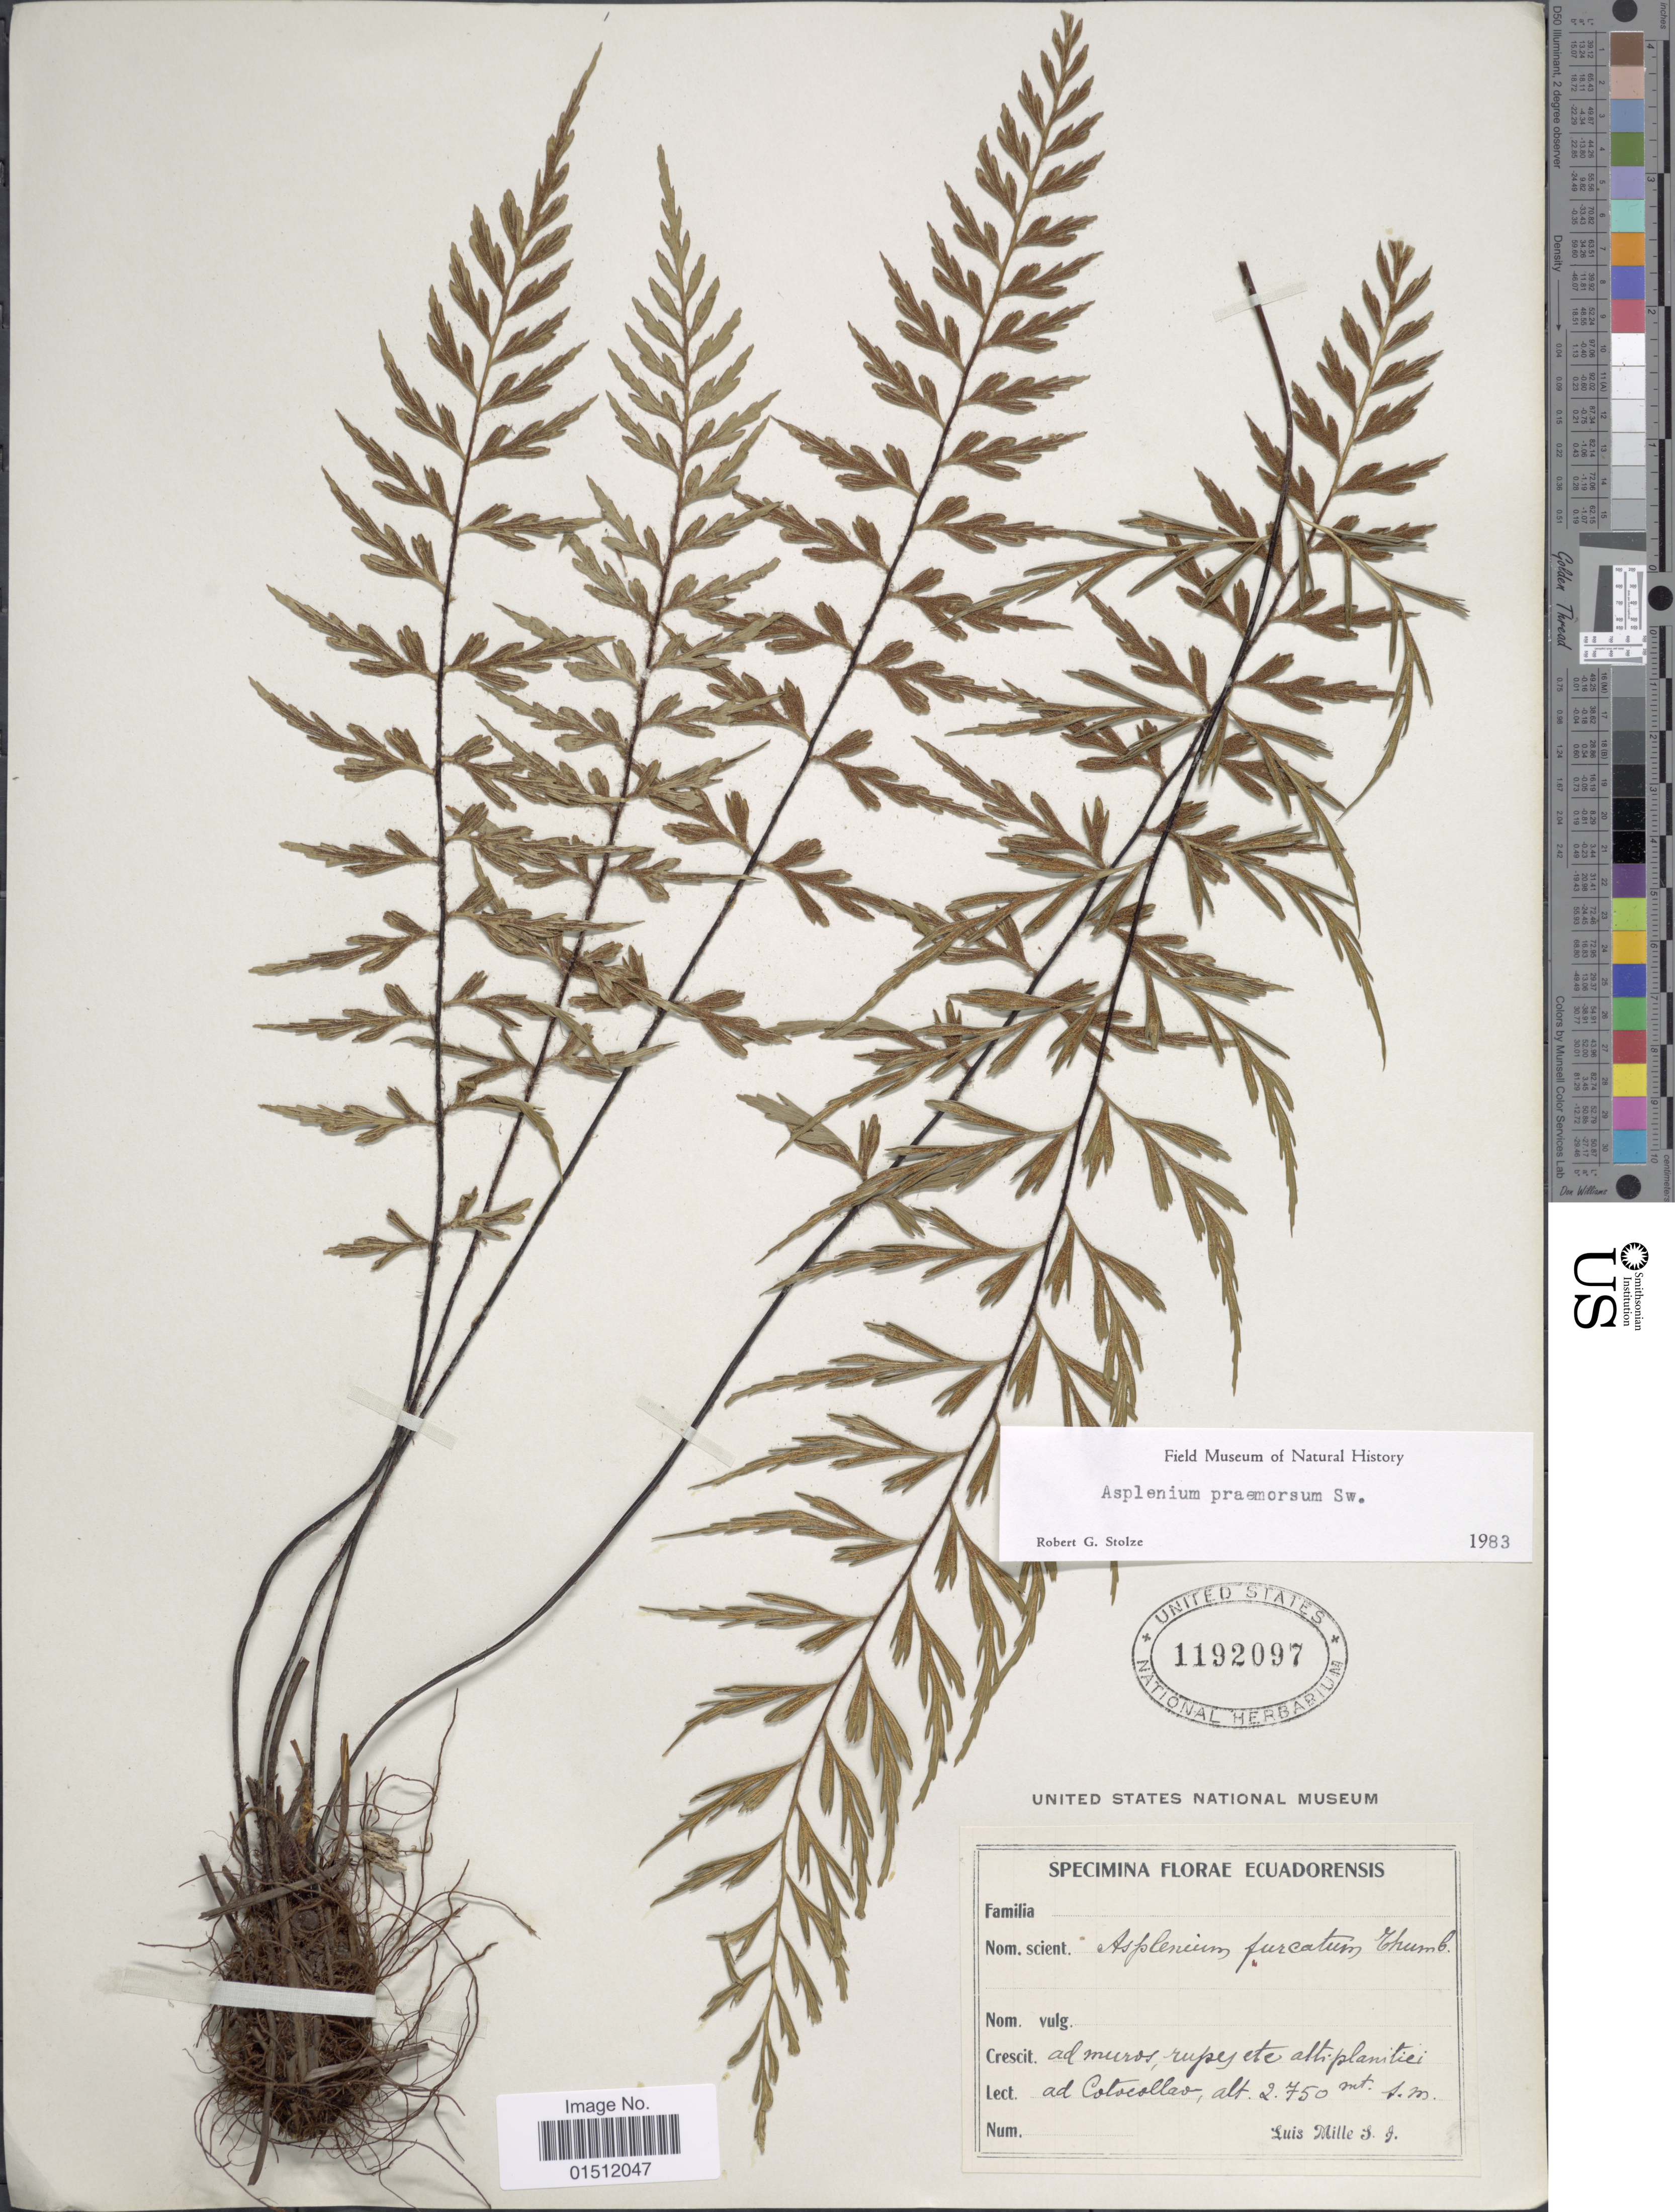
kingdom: Plantae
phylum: Tracheophyta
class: Polypodiopsida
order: Polypodiales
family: Aspleniaceae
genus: Asplenium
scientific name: Asplenium praemorsum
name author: Sw.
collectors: L. Mille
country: Ecuador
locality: Ad muros, rupes, etc altiplanitiei, ad Cotocollao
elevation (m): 2750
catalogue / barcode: US 1192097